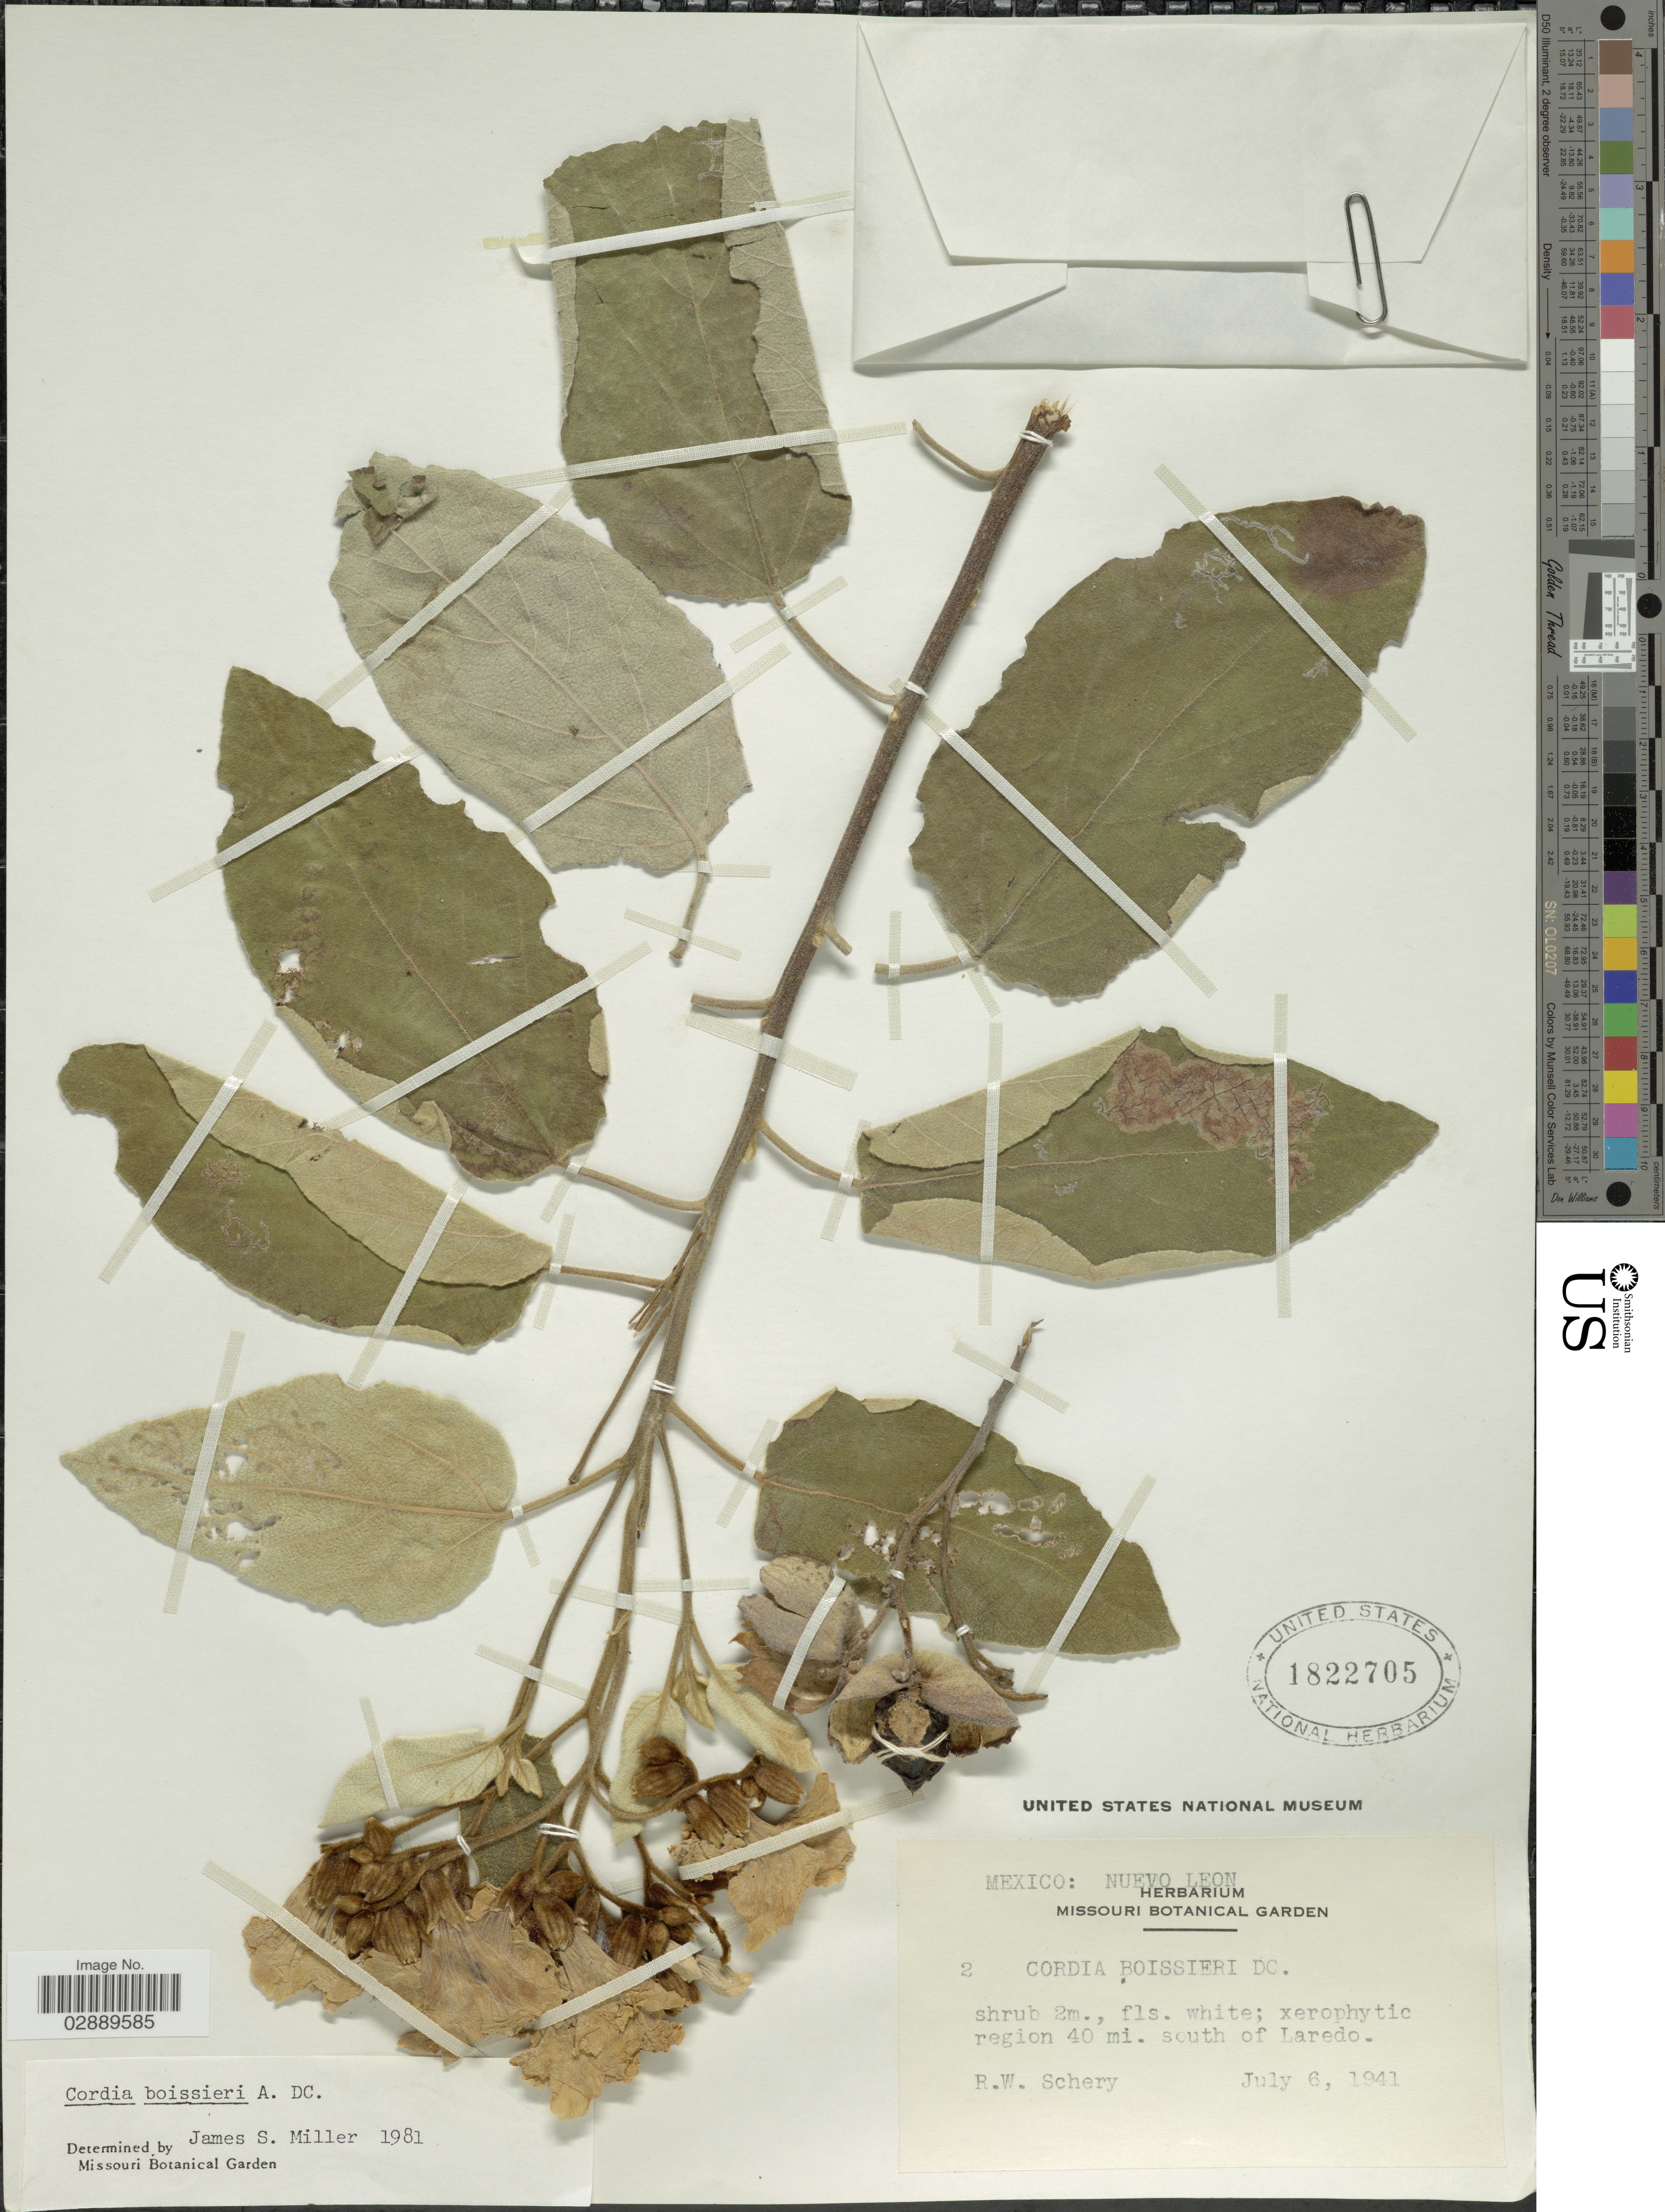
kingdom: Plantae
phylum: Tracheophyta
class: Magnoliopsida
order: Boraginales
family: Cordiaceae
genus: Cordia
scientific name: Cordia boissieri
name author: A. DC.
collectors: R. Shery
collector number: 2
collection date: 1941-07-06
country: Mexico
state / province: Nuevo León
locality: Region 40 mi. south of Laredo.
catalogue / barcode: US 1822705